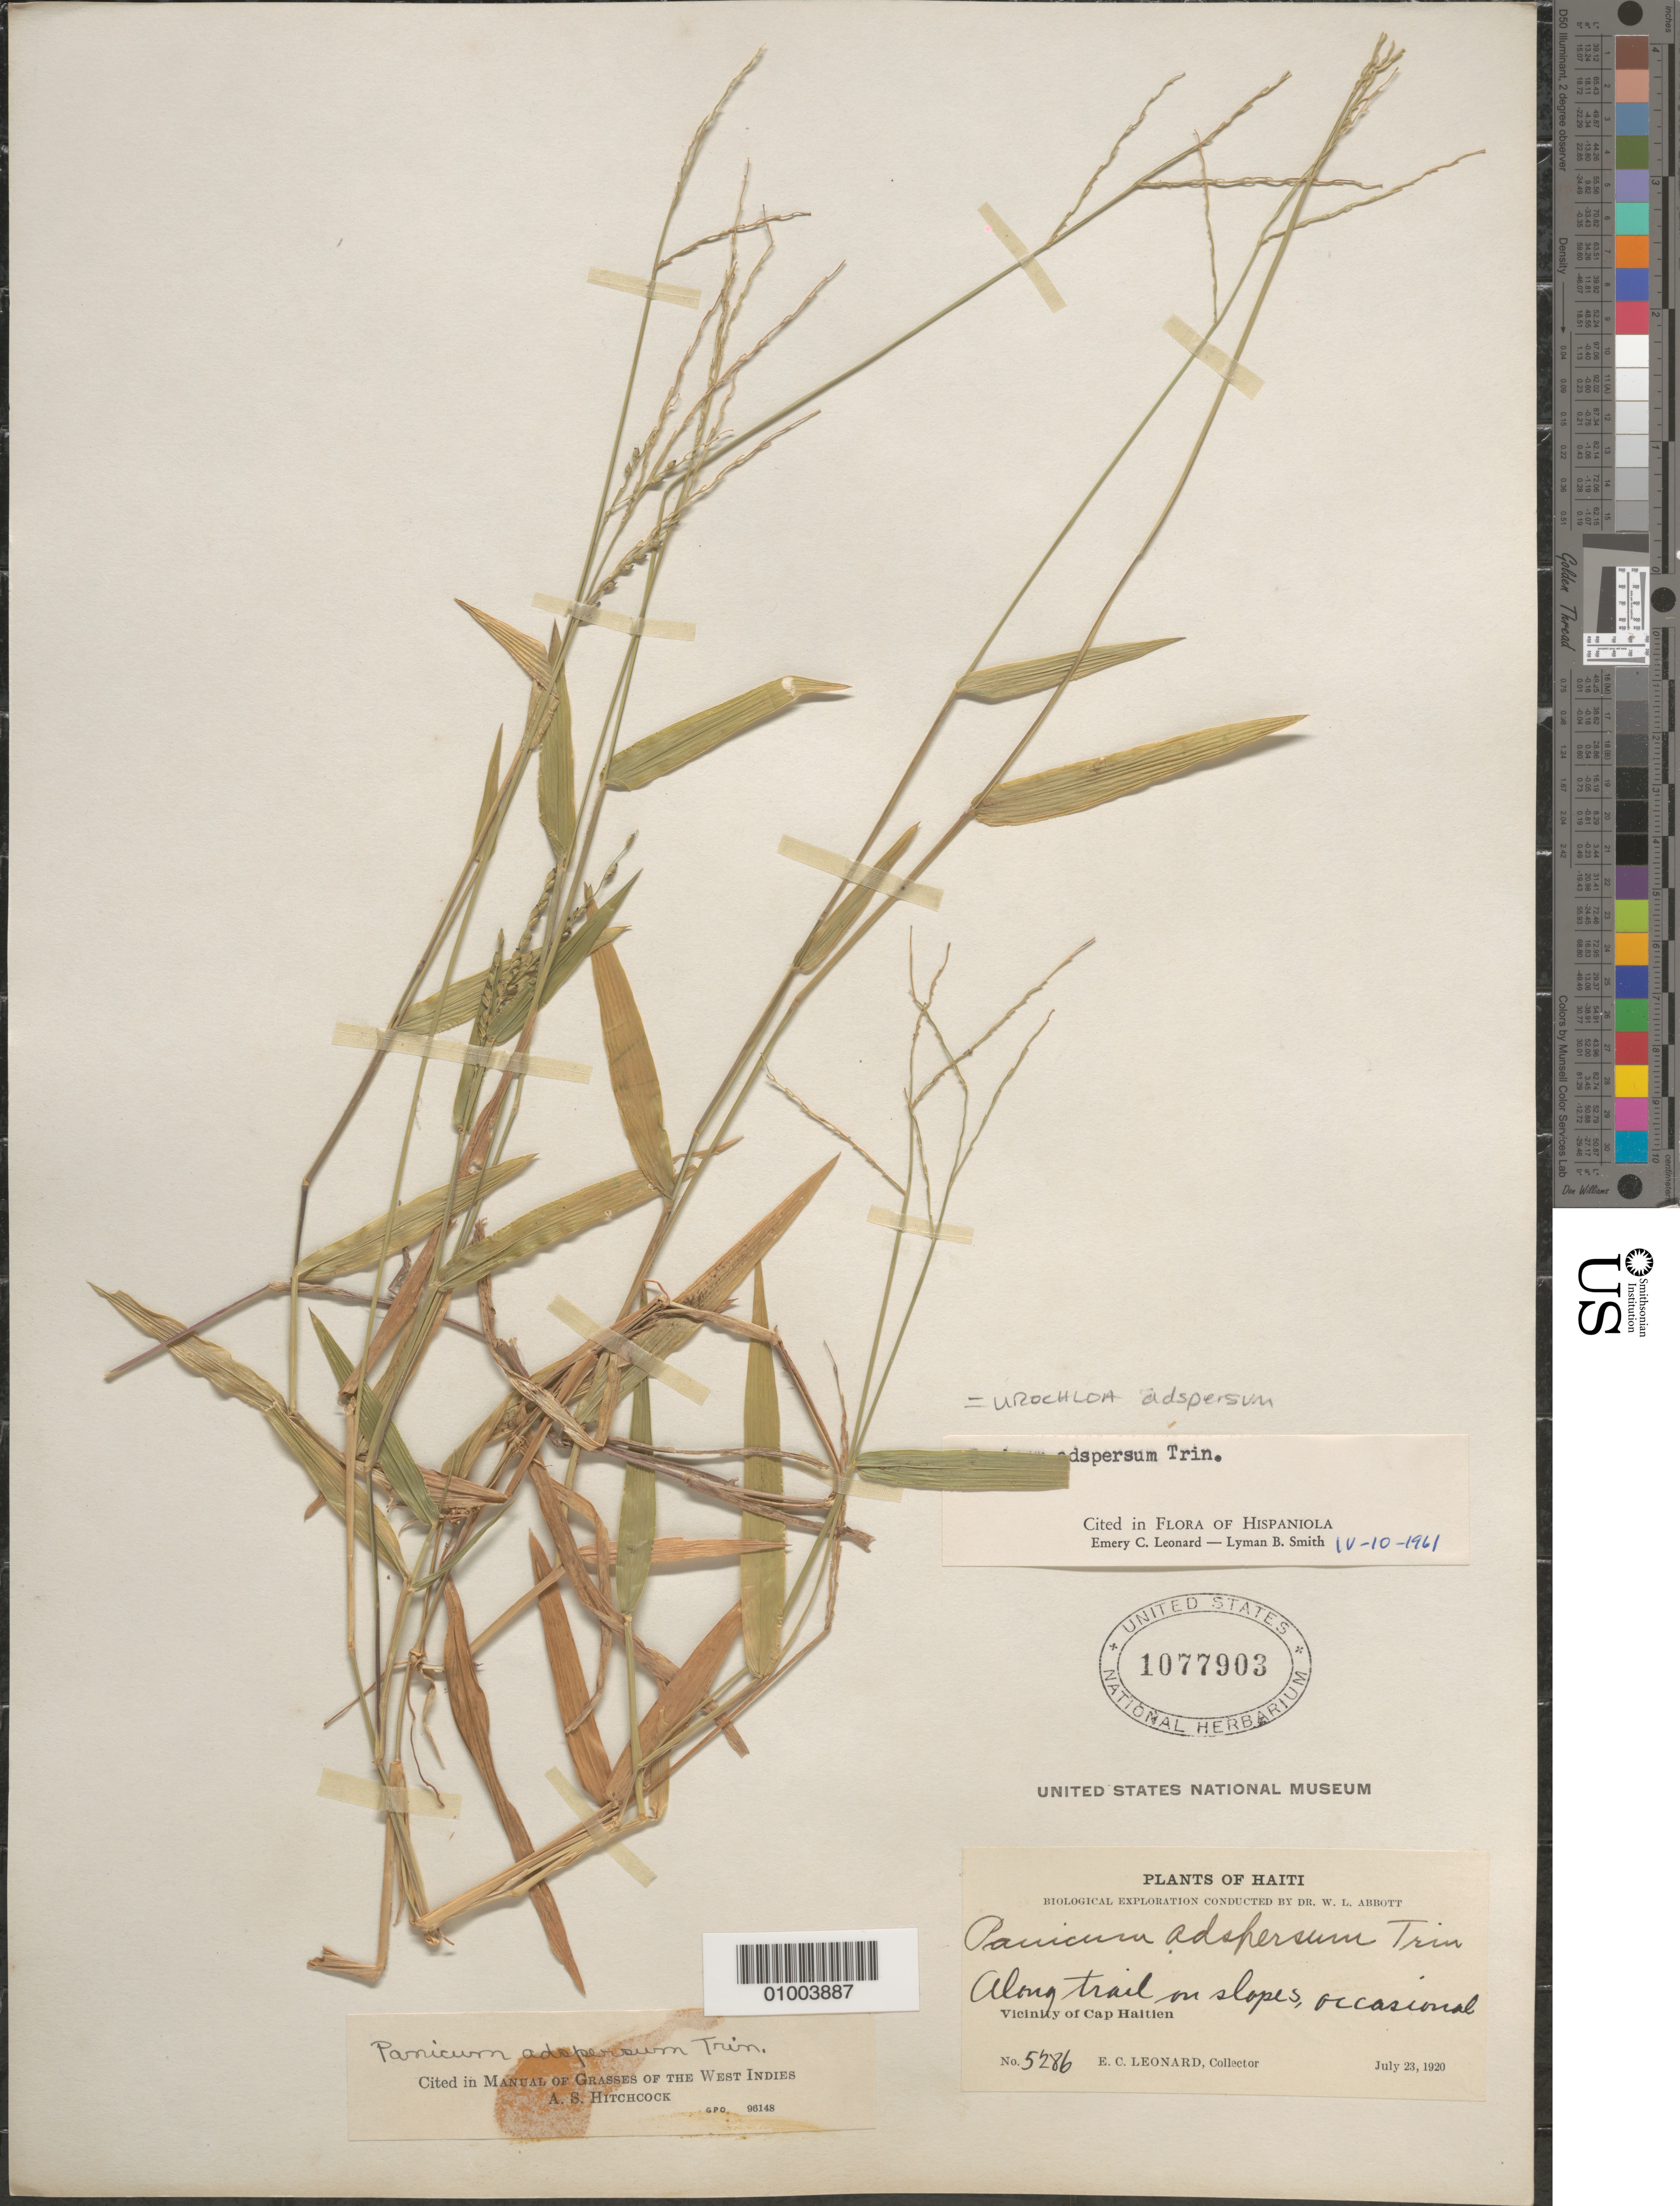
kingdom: Plantae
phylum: Tracheophyta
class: Liliopsida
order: Poales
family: Poaceae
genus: Urochloa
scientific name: Urochloa adspersa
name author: (Trin.) R.D. Webster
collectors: E. C. Leonard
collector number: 5286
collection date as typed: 23 Jul 1920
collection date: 1920-07-23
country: Haiti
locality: along trail in slopes, occasional, Vicinity of Cap Haltien.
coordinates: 0 N, 0 E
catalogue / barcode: US 1077903